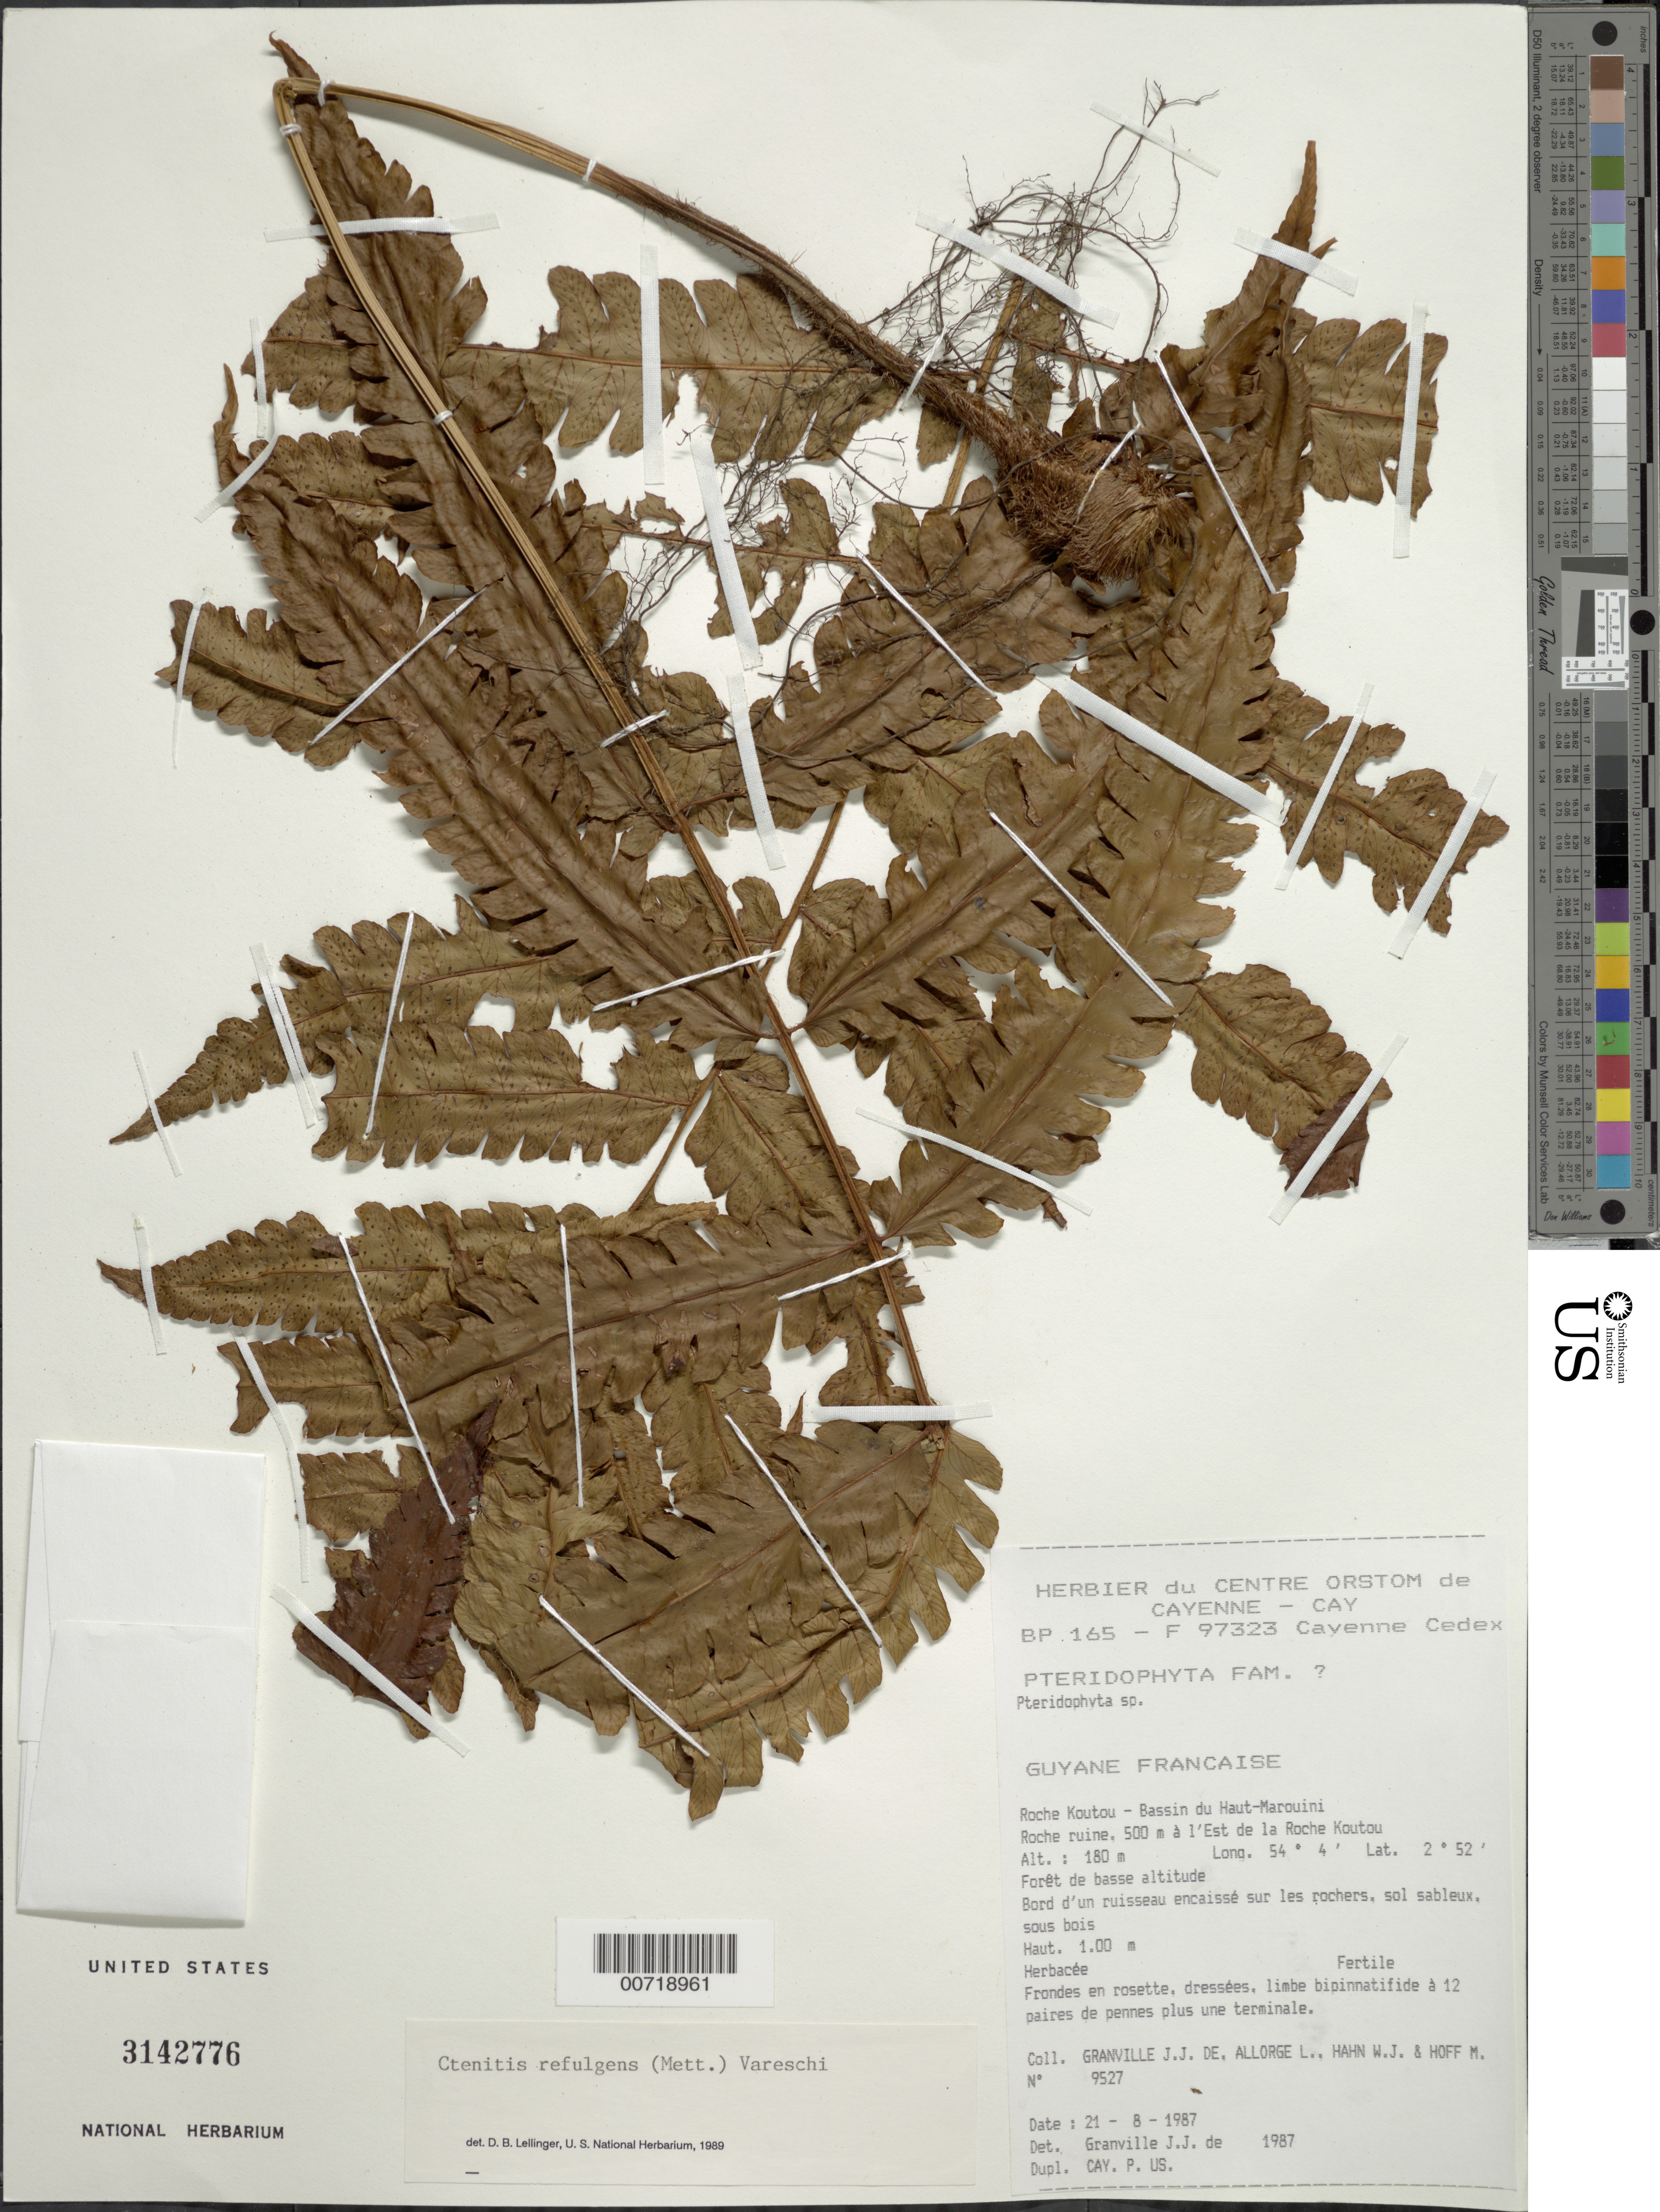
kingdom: Plantae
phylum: Tracheophyta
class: Polypodiopsida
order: Polypodiales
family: Dryopteridaceae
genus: Ctenitis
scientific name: Ctenitis refulgens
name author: (Mett.) Vareschi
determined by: Lellinger, David B., (BOT), Smithsonian Institution - National Museum of Natural History (UNITED STATES)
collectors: J.-J. de Granville, L. Allorge, W. J. Hahn & M. Hoff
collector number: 9527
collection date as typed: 21-Aug-87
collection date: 1987-08-21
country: French Guiana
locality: Roche Koutou, Bassin du Haut-Marouini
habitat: Low forest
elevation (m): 180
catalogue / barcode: US 3142776